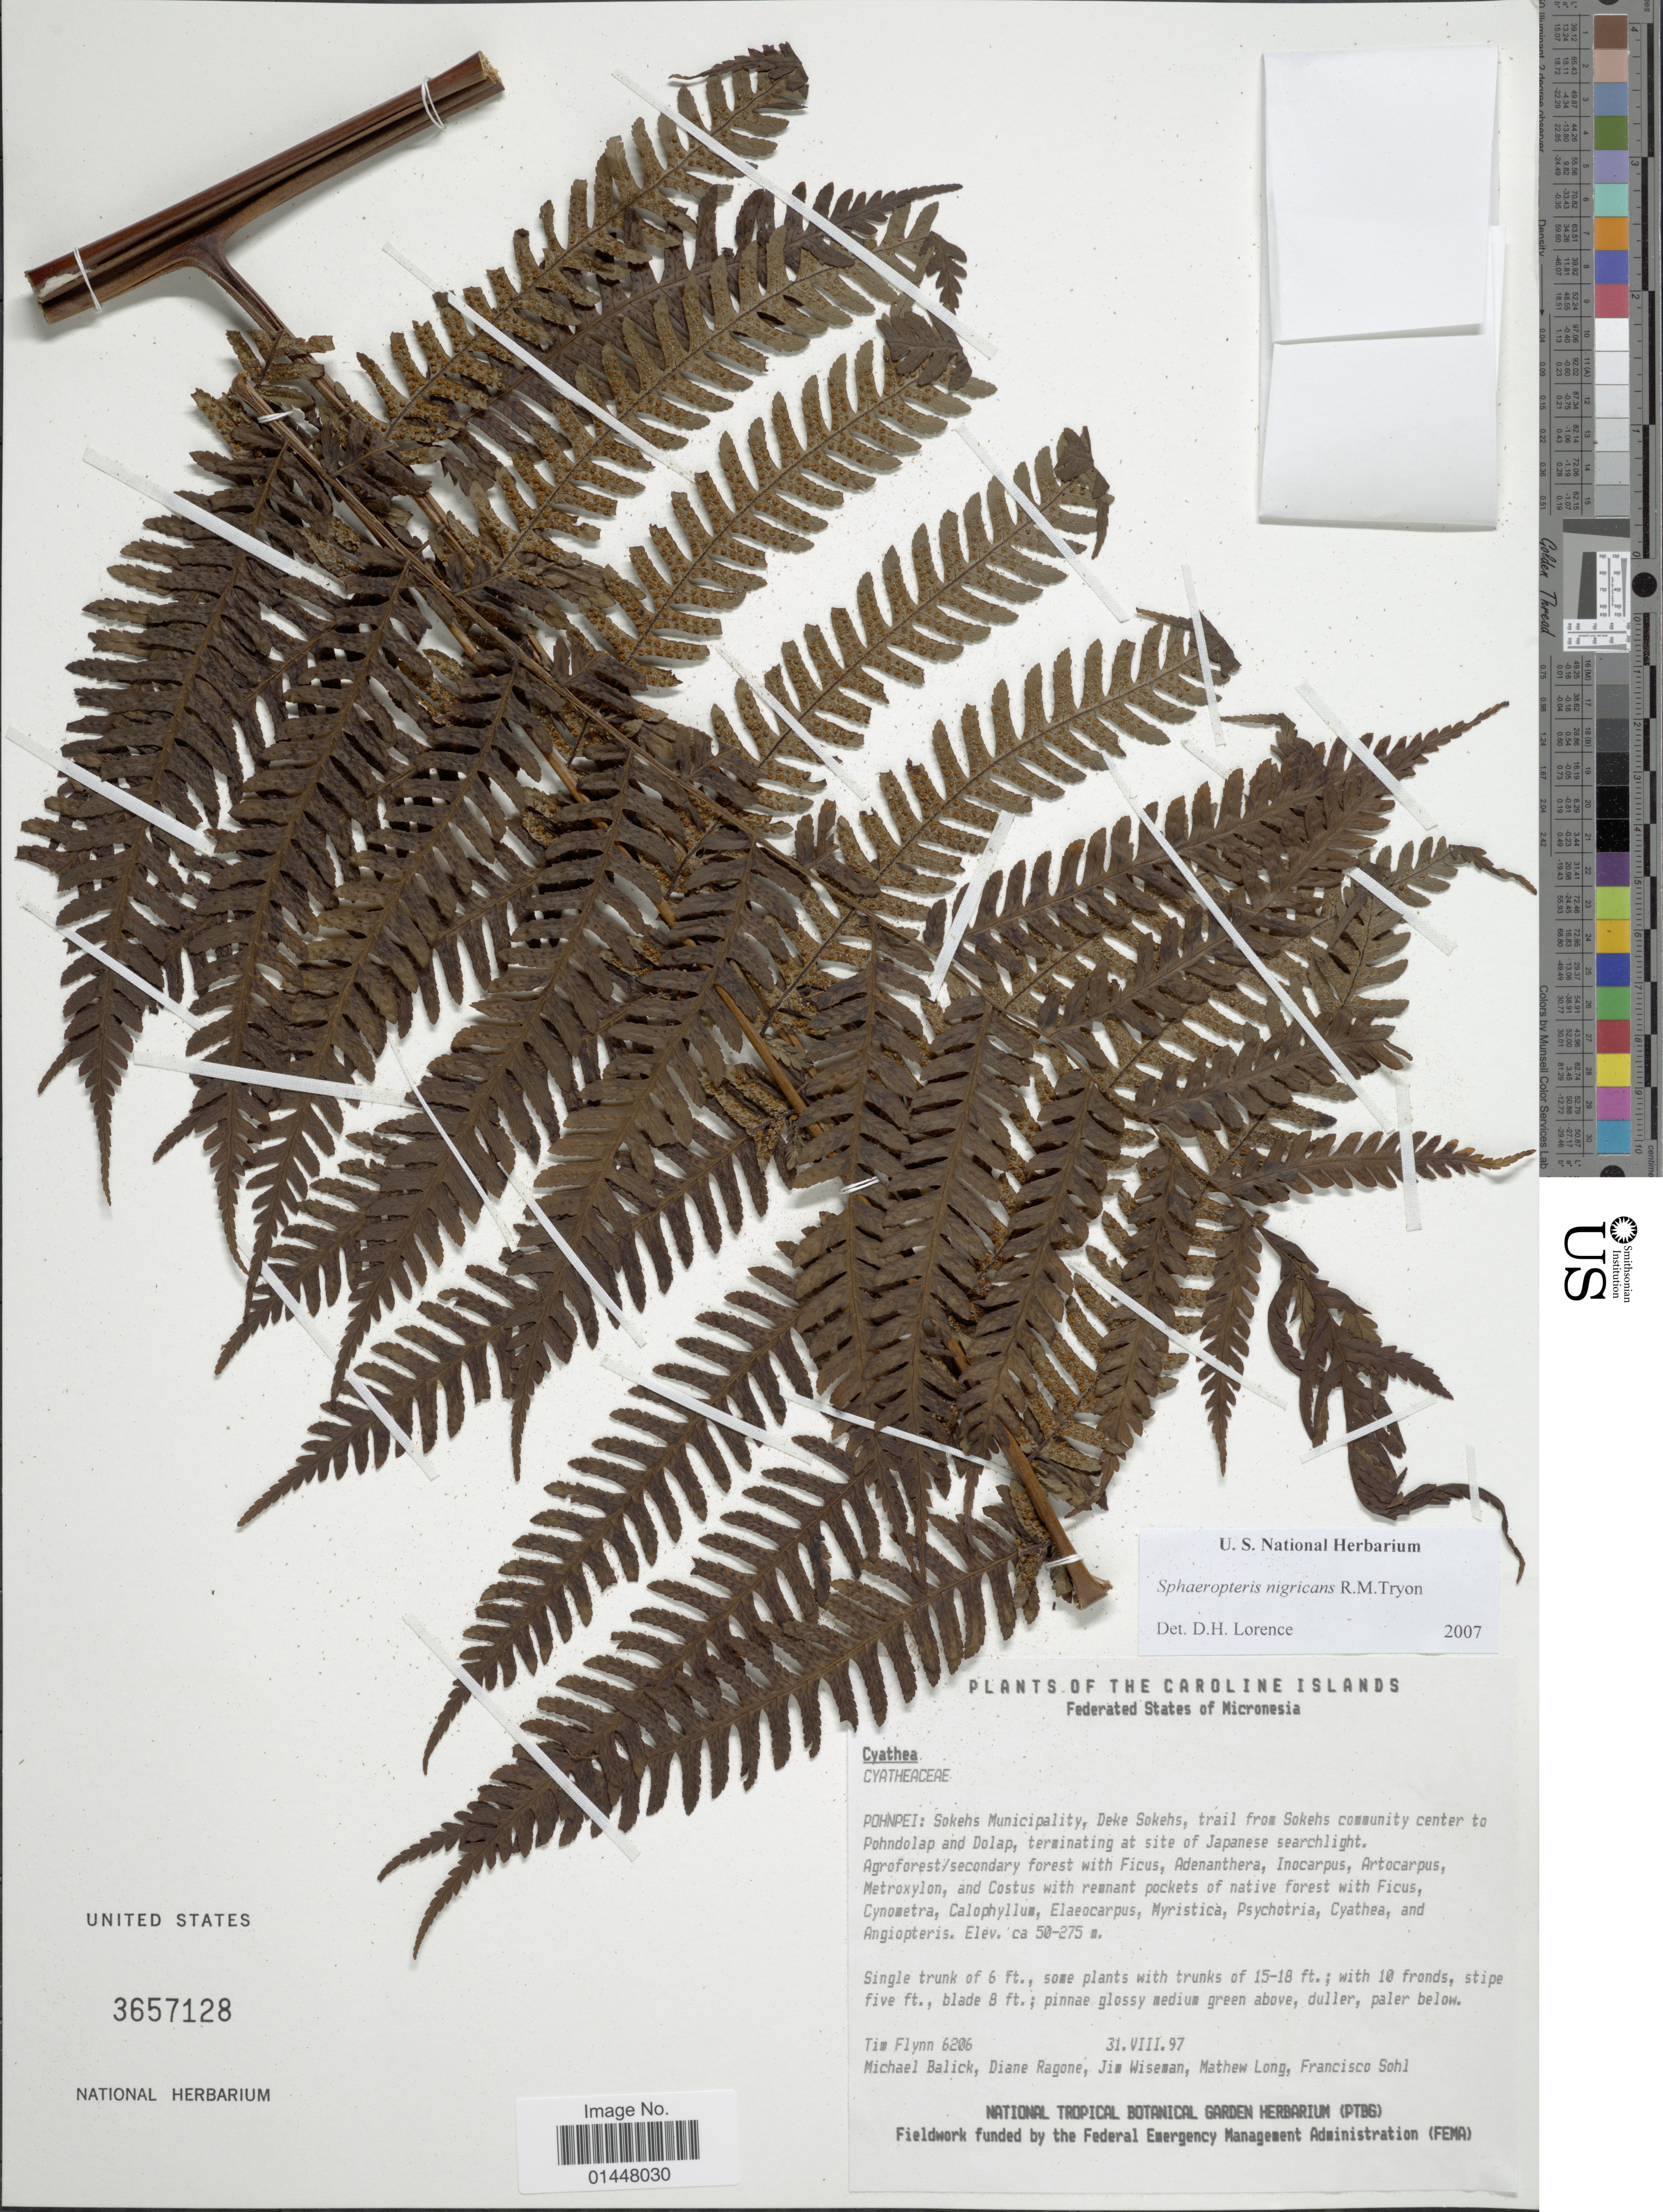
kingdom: Plantae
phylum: Tracheophyta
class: Polypodiopsida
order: Cyatheales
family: Cyatheaceae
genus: Sphaeropteris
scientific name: Sphaeropteris nigricans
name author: (Mett.) R.M. Tryon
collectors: M. J. Balick, D. Ragone, J. Wiseman, M. Long & F. Sohl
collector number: Tim Flynn 6206?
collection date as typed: Transcribed d/m/y: 31/8/97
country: Micronesia, Federated States of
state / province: Pohnpei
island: Pohnpei [Ponape]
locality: The Caroline Islands, Pohnpei: Sokehs Municipality, Deke Sokehs, trail from Sokehs community center to Pohndolap and Dolap, terminating at site of Japanese searchlight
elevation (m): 50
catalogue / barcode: US 3657128